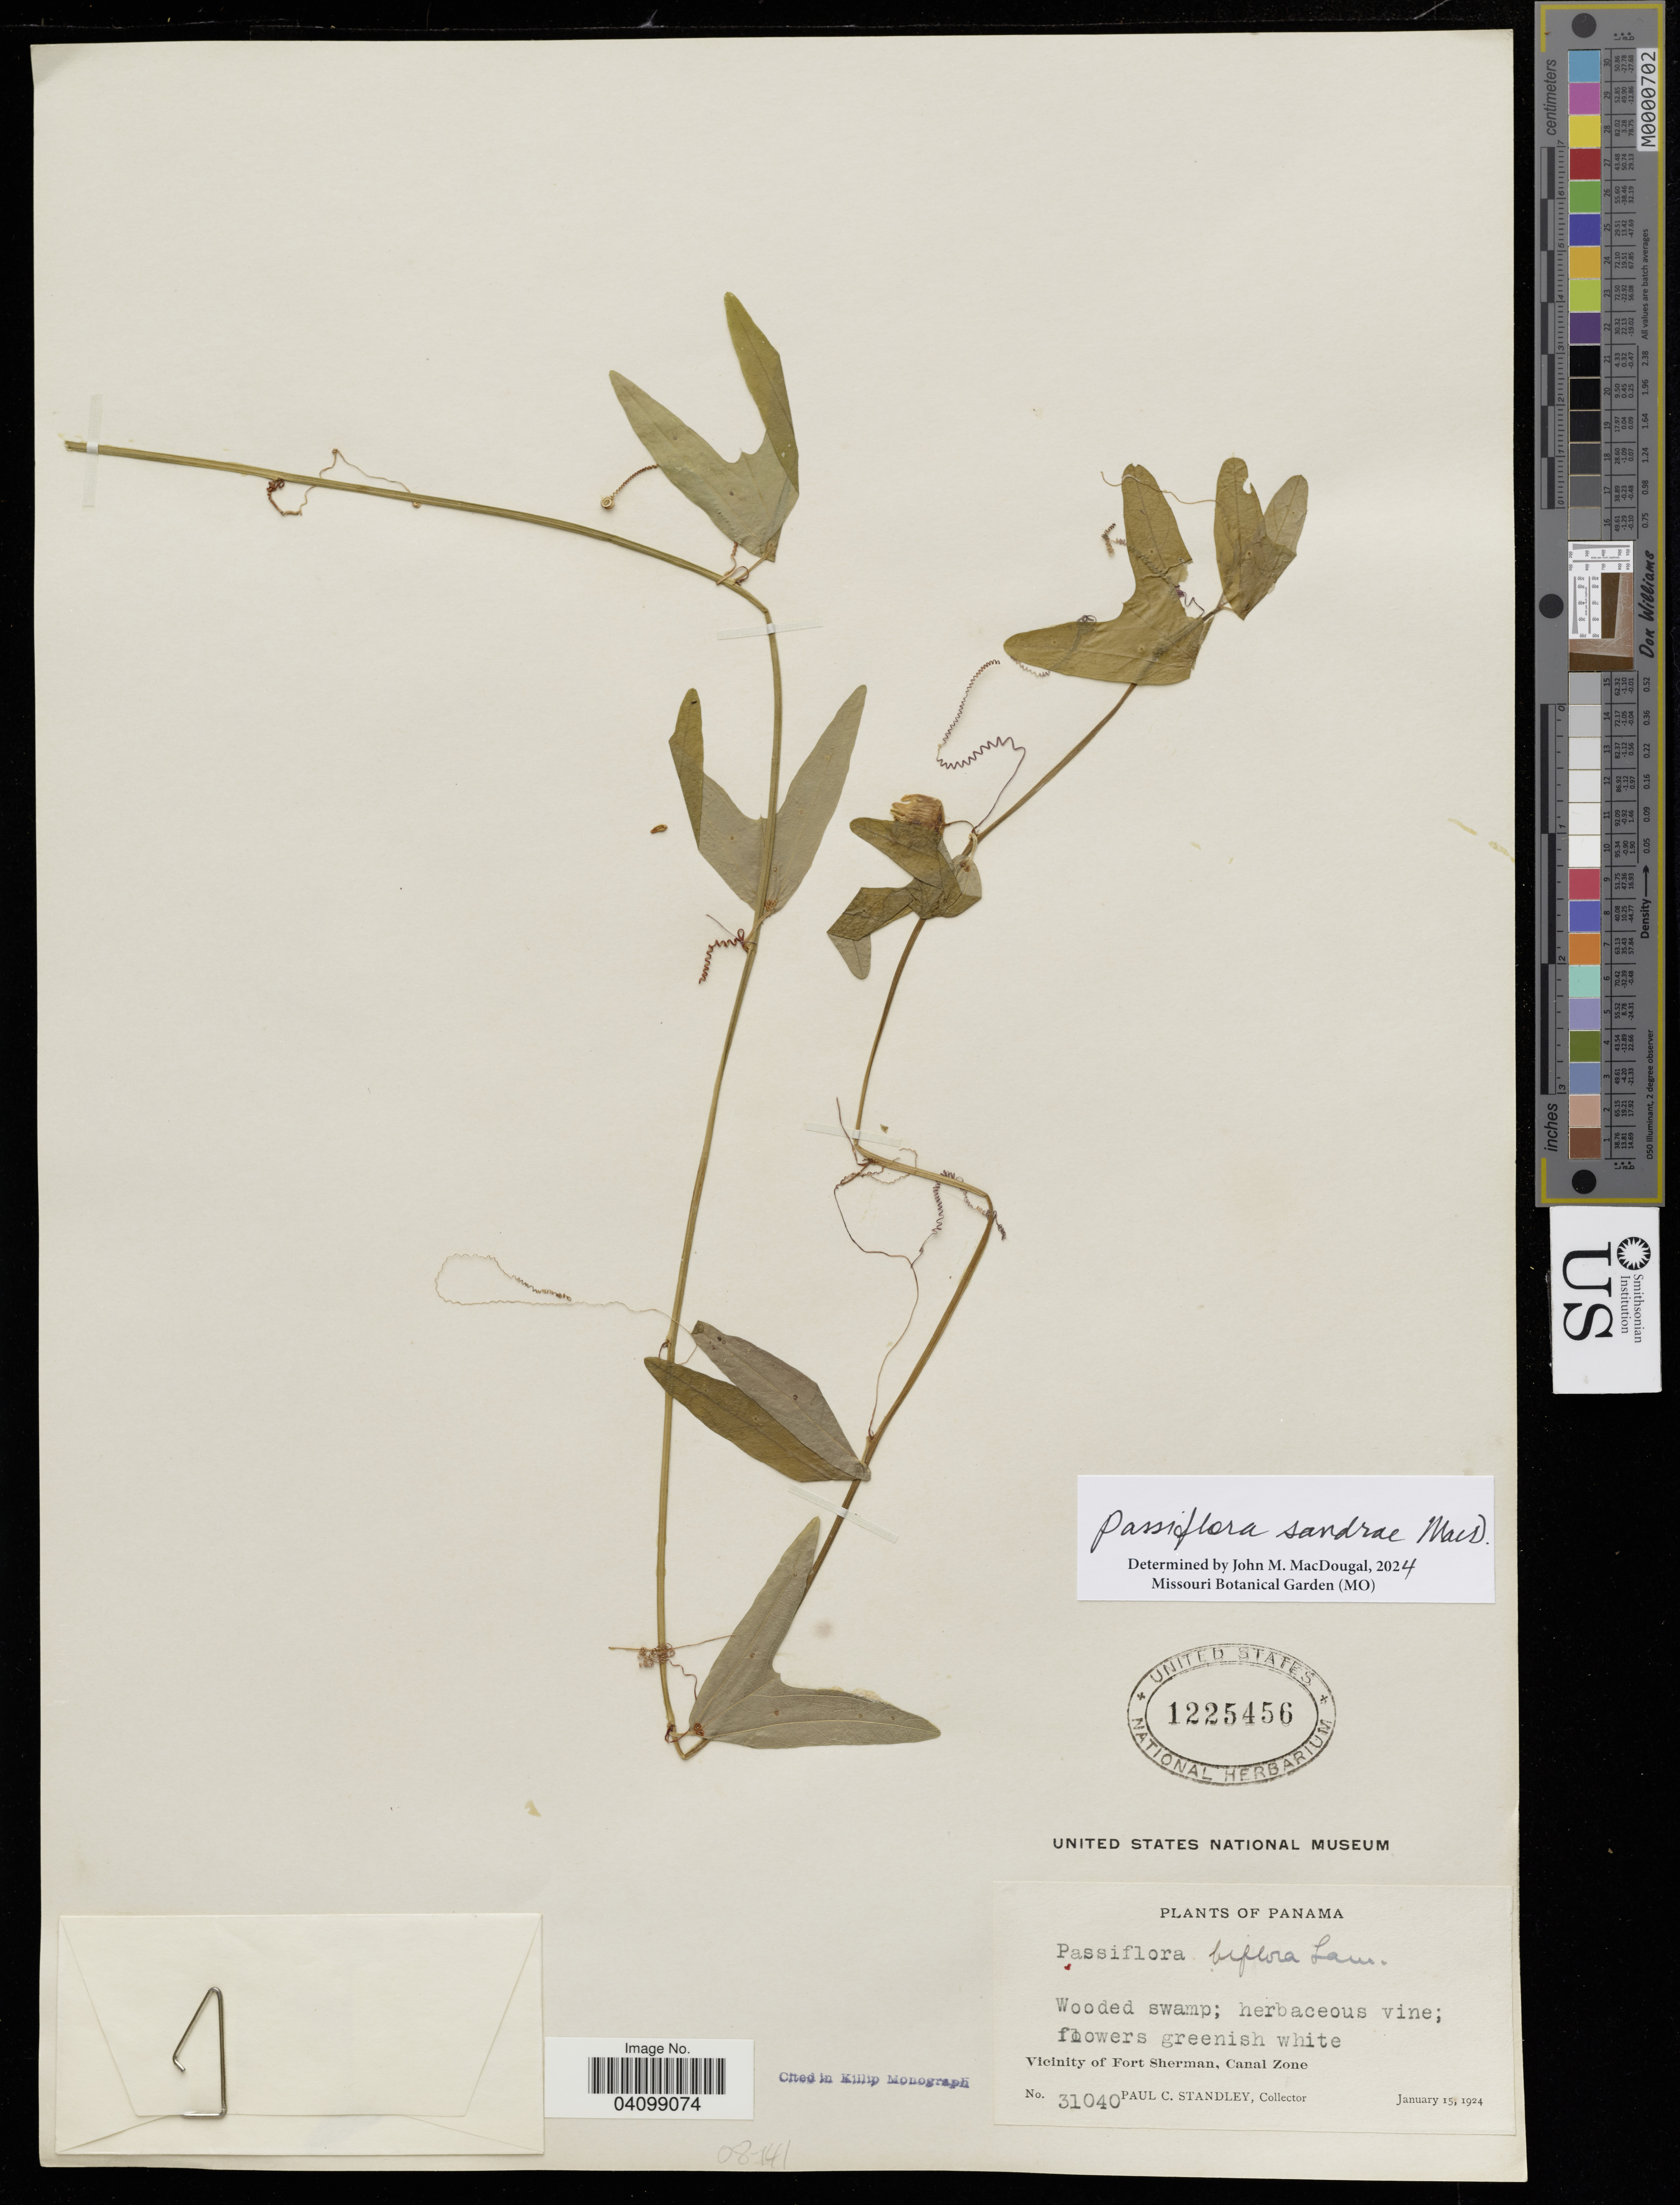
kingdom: Plantae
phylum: Tracheophyta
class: Magnoliopsida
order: Malpighiales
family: Passifloraceae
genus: Passiflora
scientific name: Passiflora sandrae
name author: J.M. MacDougal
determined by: MacDougal, John M.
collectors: P. C. Standley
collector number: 31040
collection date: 1924-01-15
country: Panama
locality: Vicinity of Fort Sherman, Canal Zone.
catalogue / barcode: US 1225456